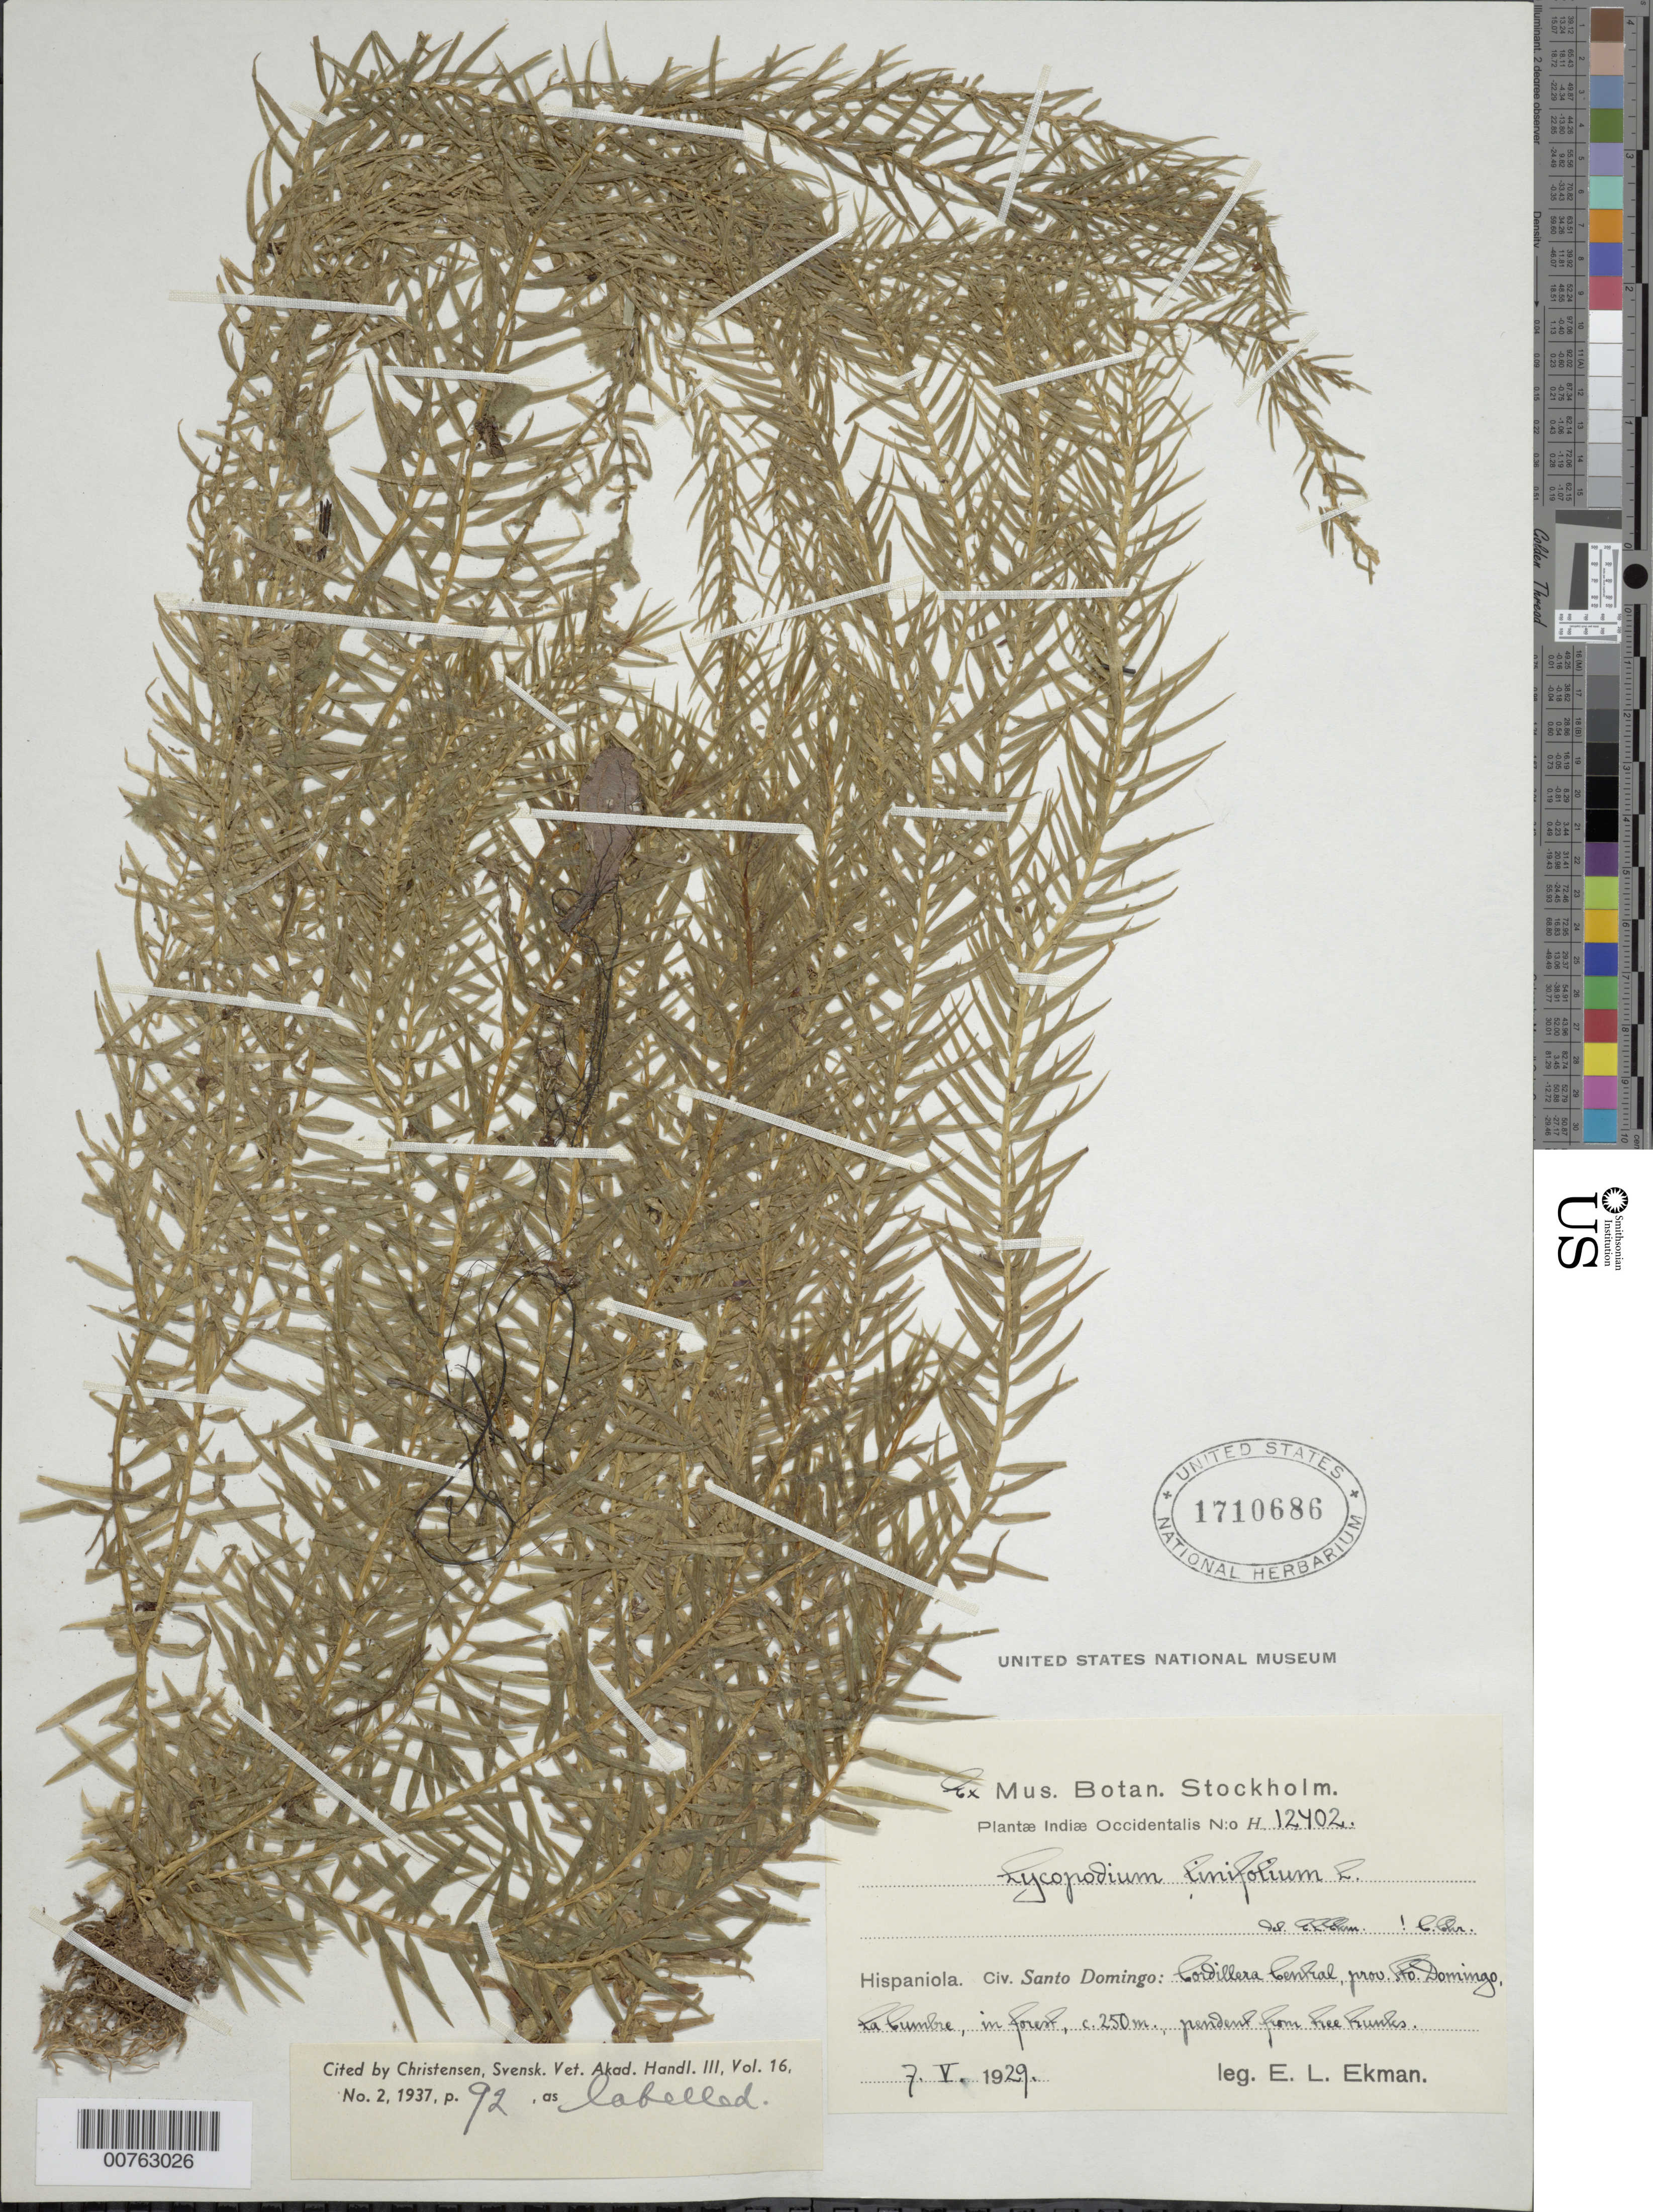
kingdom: Plantae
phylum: Tracheophyta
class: Lycopodiopsida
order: Lycopodiales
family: Lycopodiaceae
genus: Phlegmariurus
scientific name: Phlegmariurus linifolius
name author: (L.) B. Øllg.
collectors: E. L. Ekman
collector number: H 12402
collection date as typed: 07 May 1929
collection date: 1929-05-07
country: Dominican Republic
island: Hispaniola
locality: Cordillera Central. Prov Sto. Domingo, La Cumbre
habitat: In forest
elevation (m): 250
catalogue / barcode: US 1710686